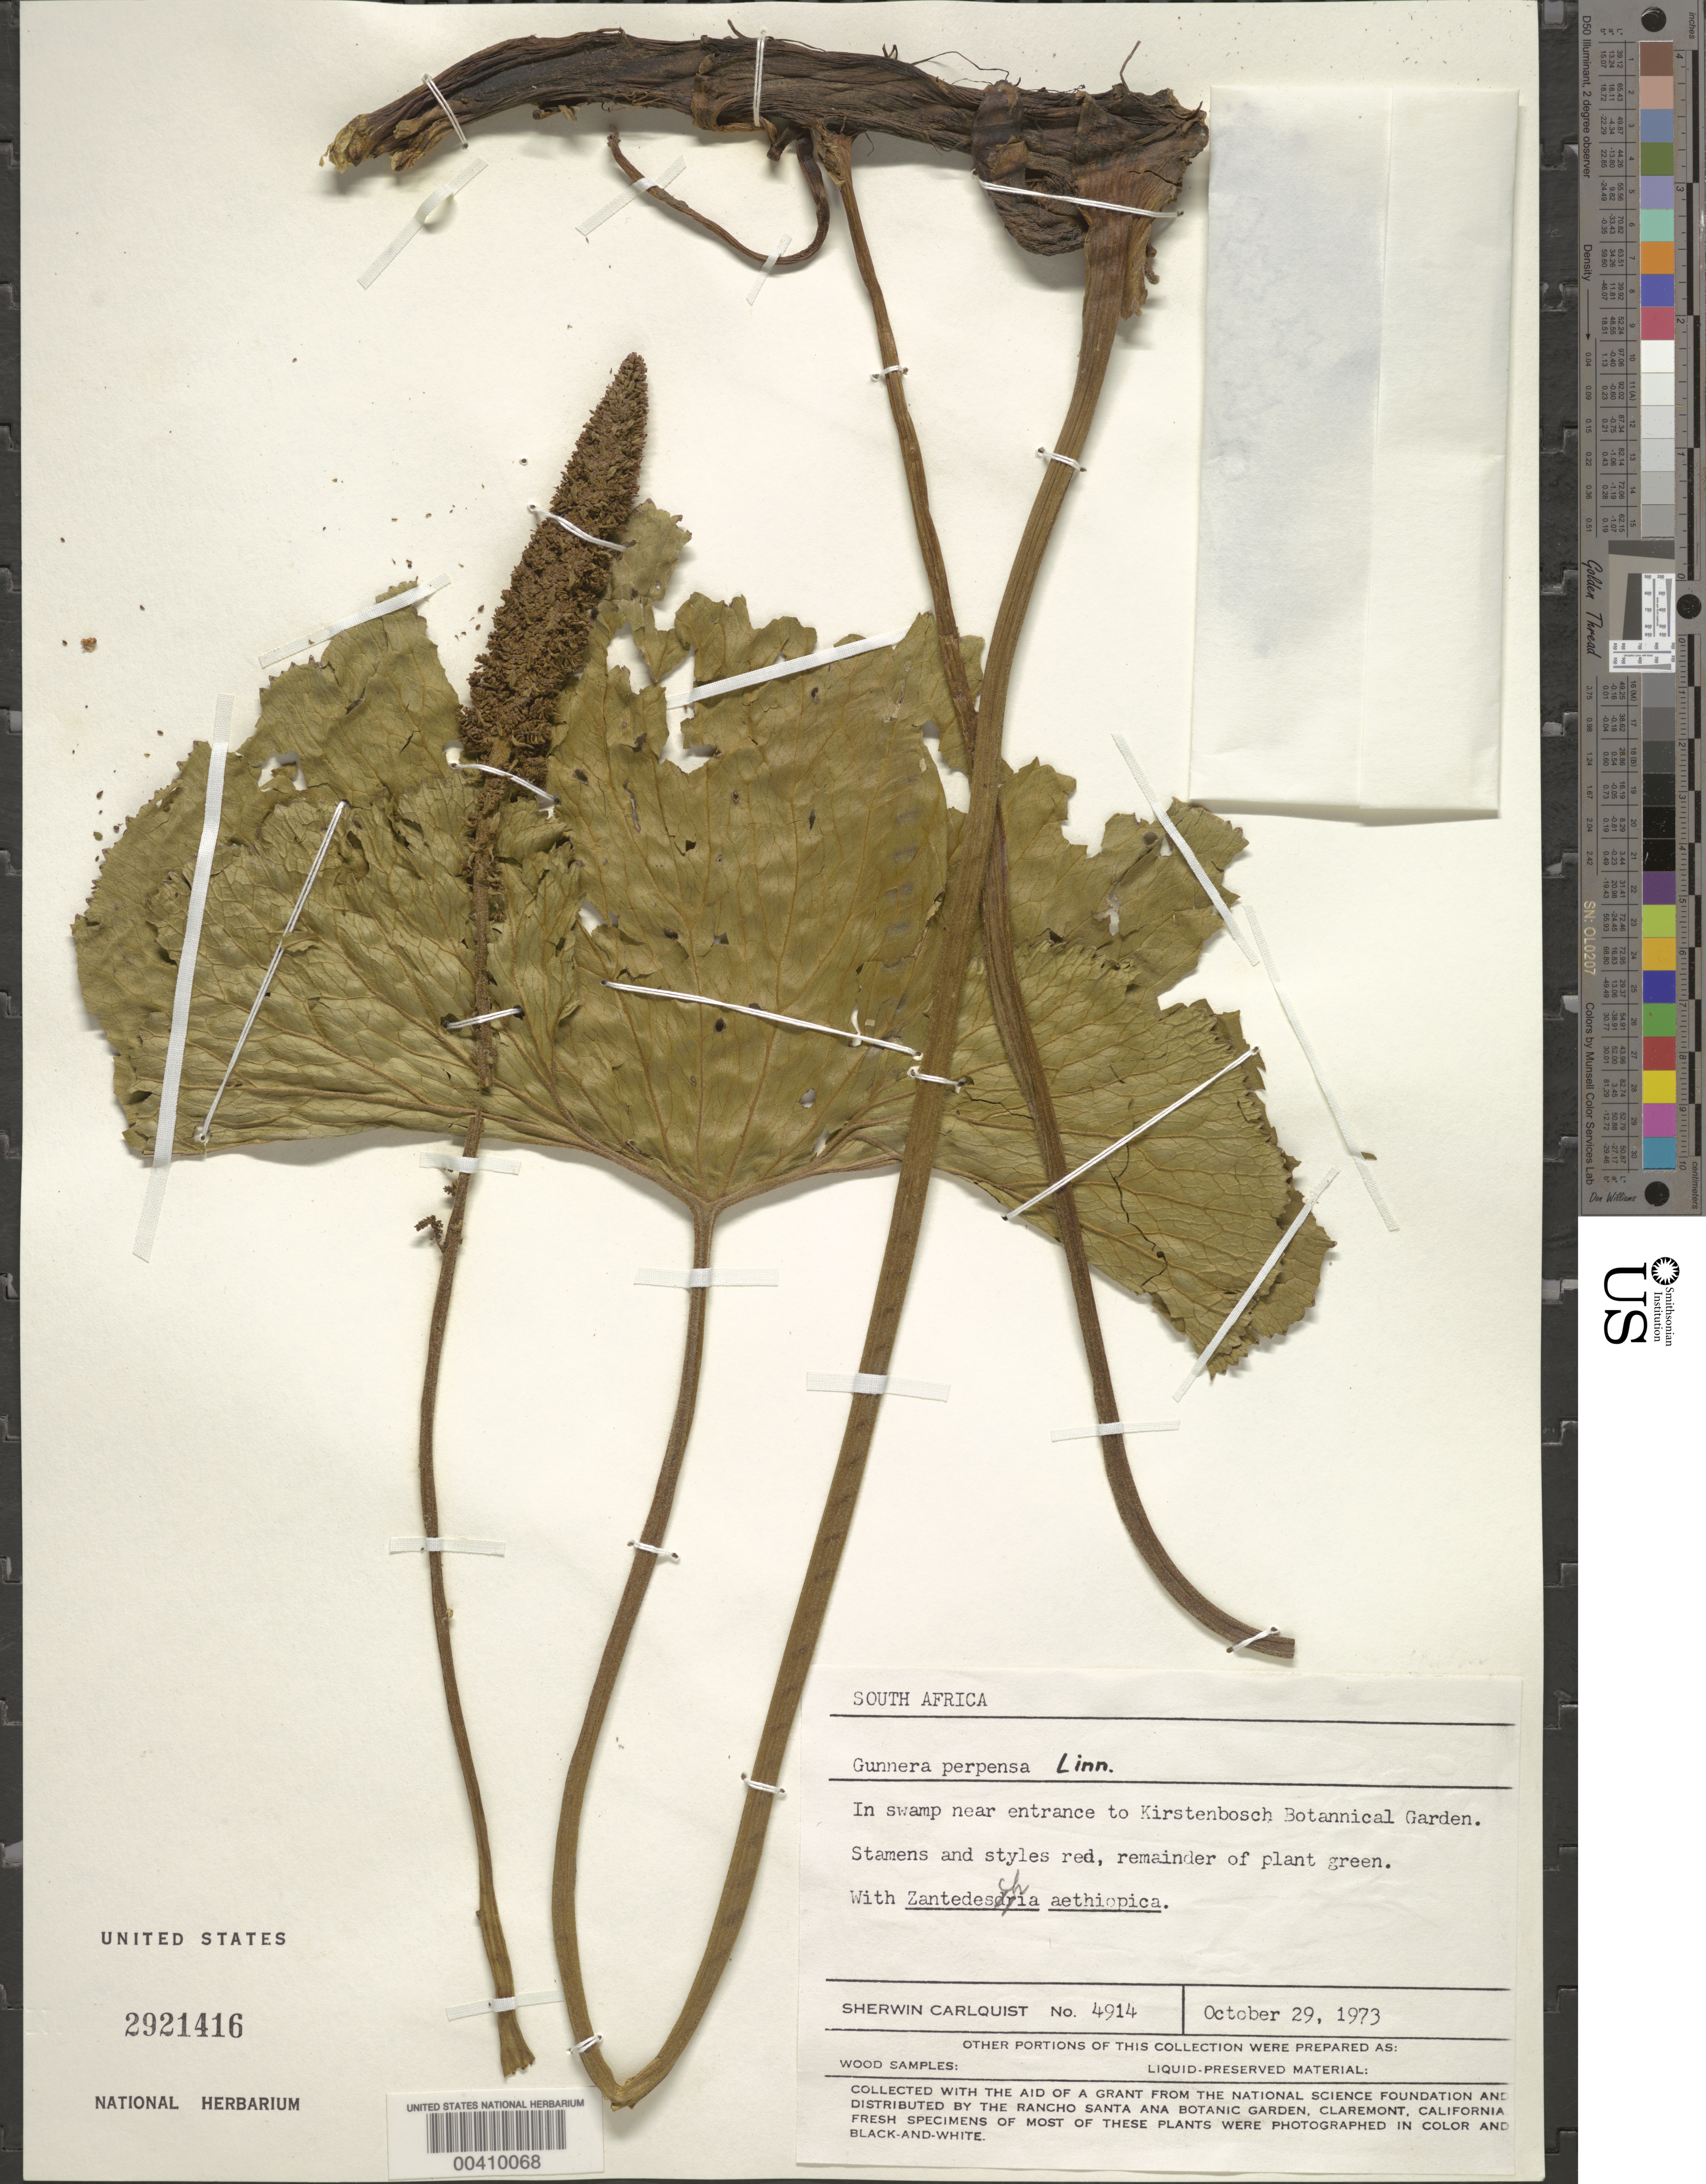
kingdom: Plantae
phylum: Tracheophyta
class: Magnoliopsida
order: Gunnerales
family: Gunneraceae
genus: Gunnera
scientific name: Gunnera perpensa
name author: L.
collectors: S. Carlquist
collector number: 4914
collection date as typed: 29 Oct 1973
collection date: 1973-10-29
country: South Africa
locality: Near entrance to Kirstenbosch Botanical Gard.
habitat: In swamp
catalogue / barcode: US 2921416